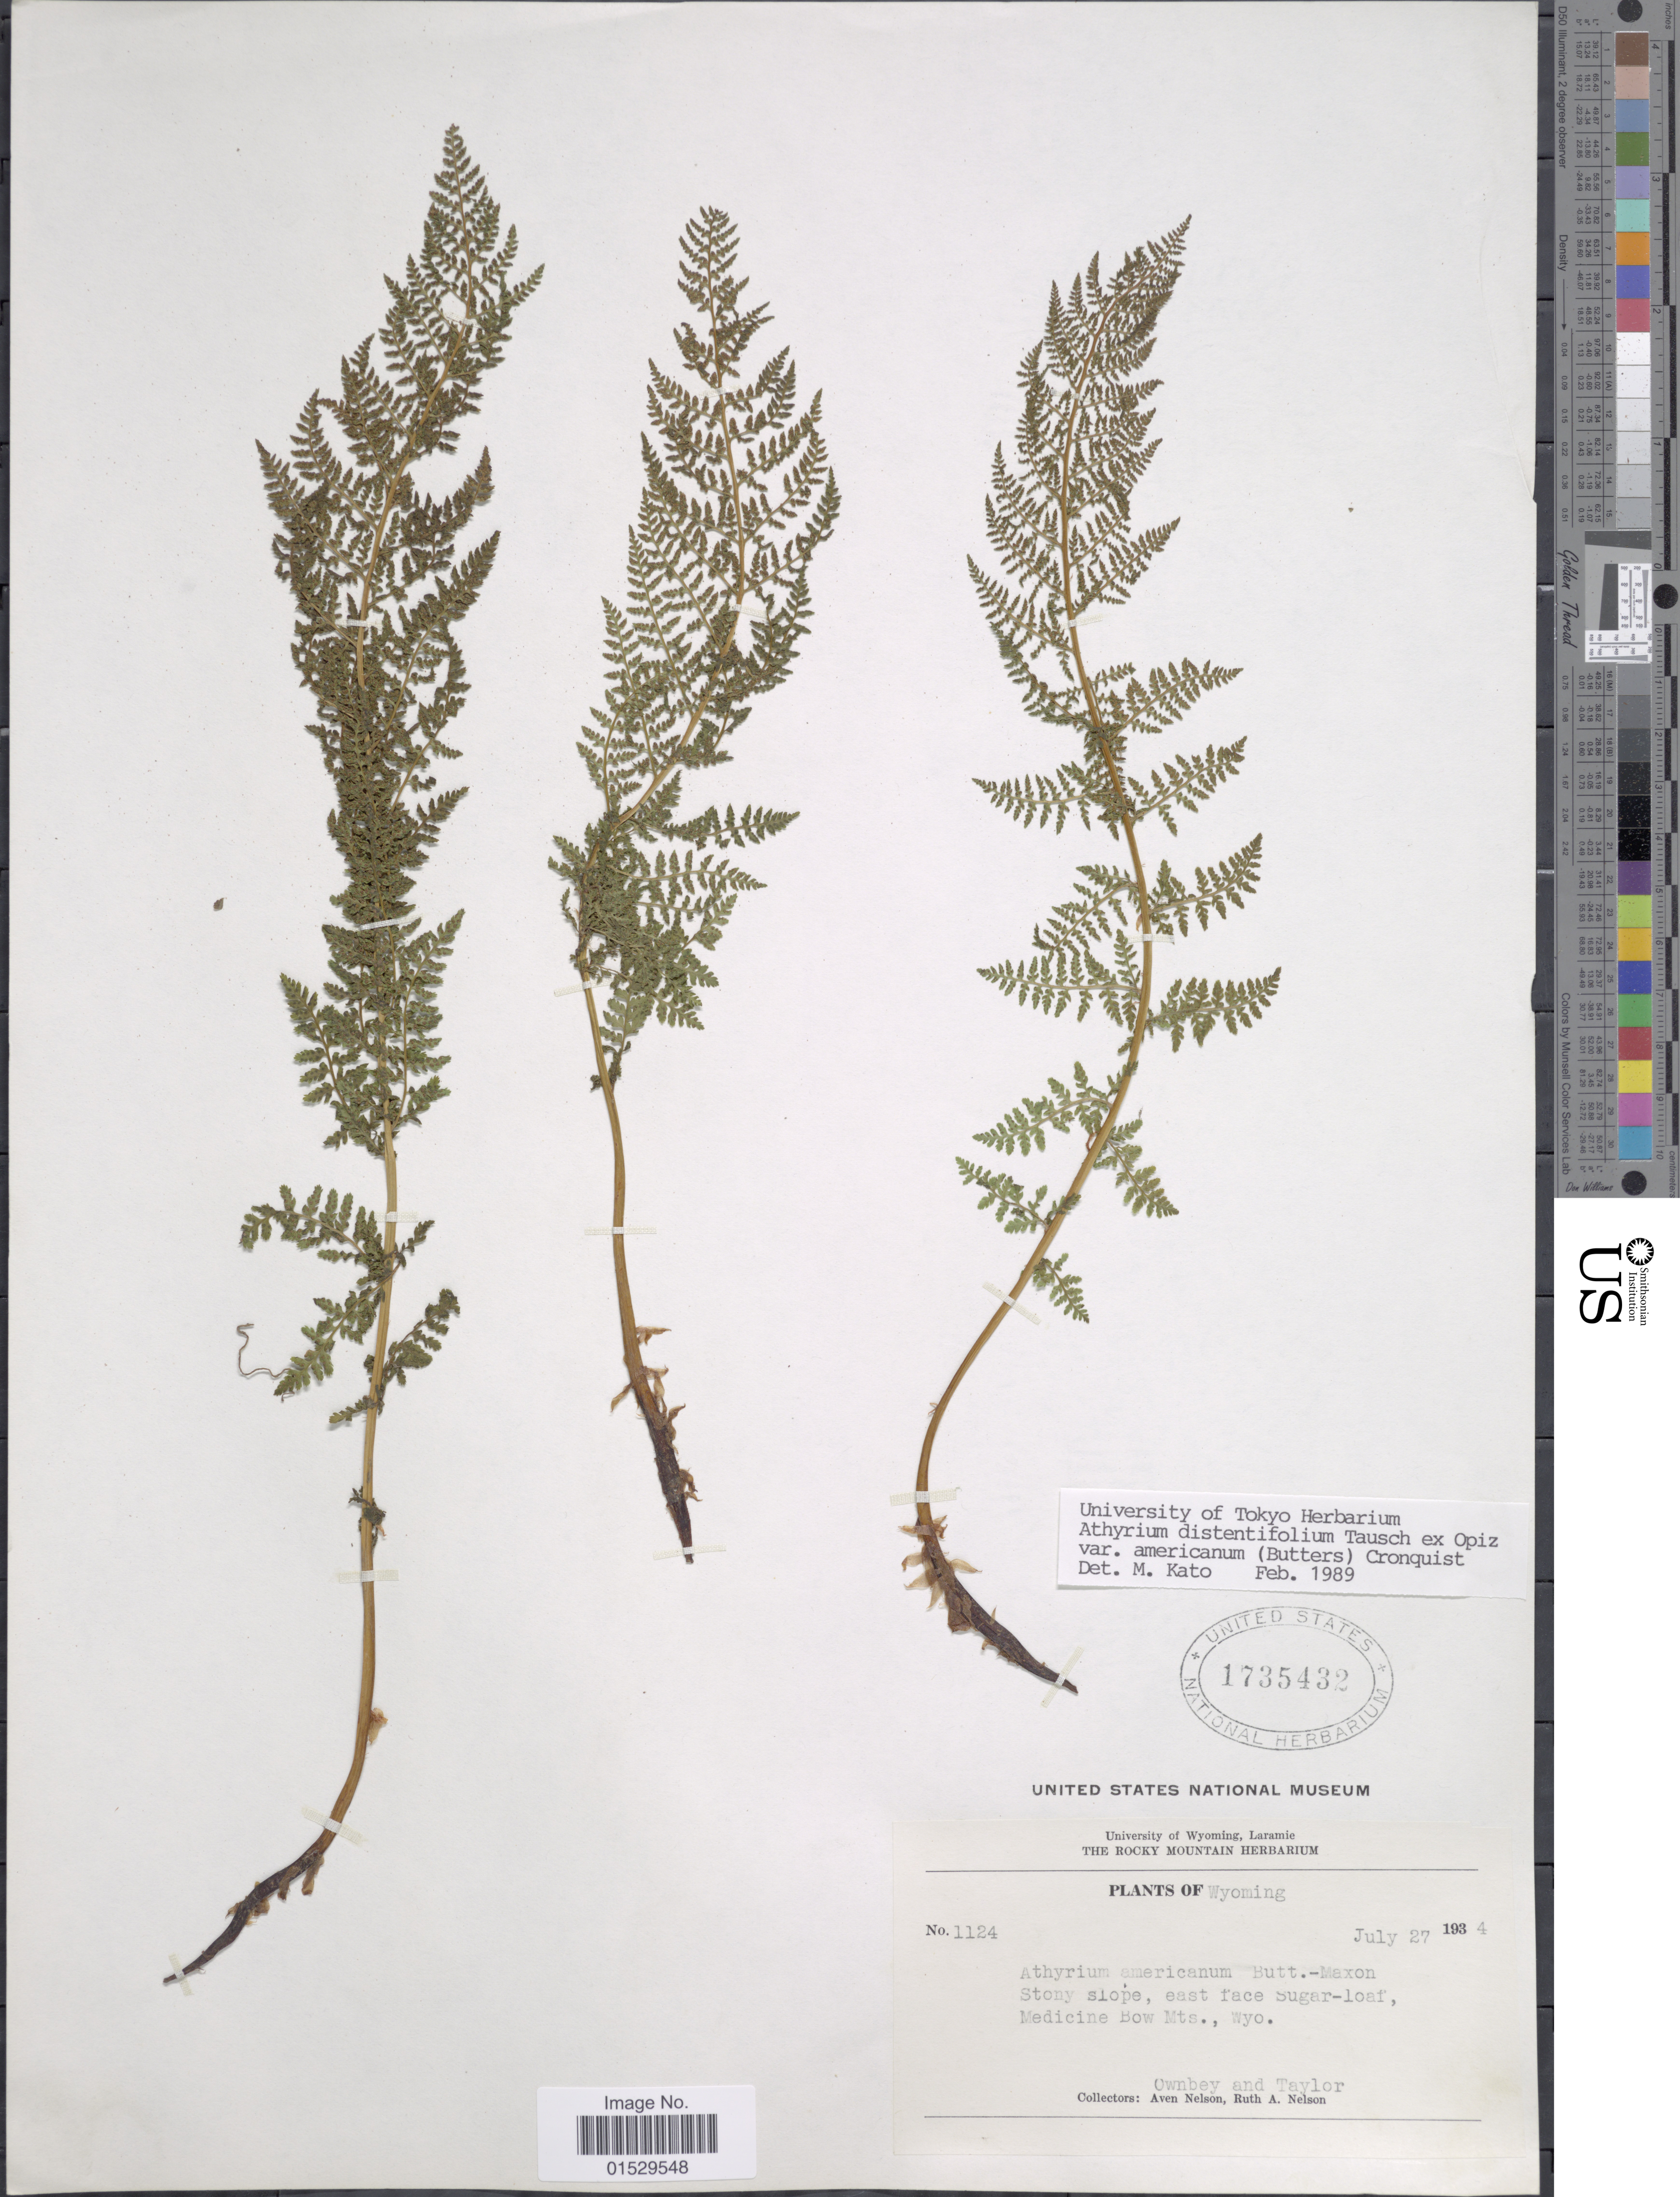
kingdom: Plantae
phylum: Tracheophyta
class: Polypodiopsida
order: Polypodiales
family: Athyriaceae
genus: Athyrium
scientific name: Athyrium distentifolilum subsp. americanum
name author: (Butters) Hultén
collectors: Ownbey, -- Taylor, A. Nelson & R. A. Nelson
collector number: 1124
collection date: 1934-07-27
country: United States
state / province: Wyoming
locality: Stony slope, east face Sugar-loaf, Medicine Bow Mts., Wyo.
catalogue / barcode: US 1735432